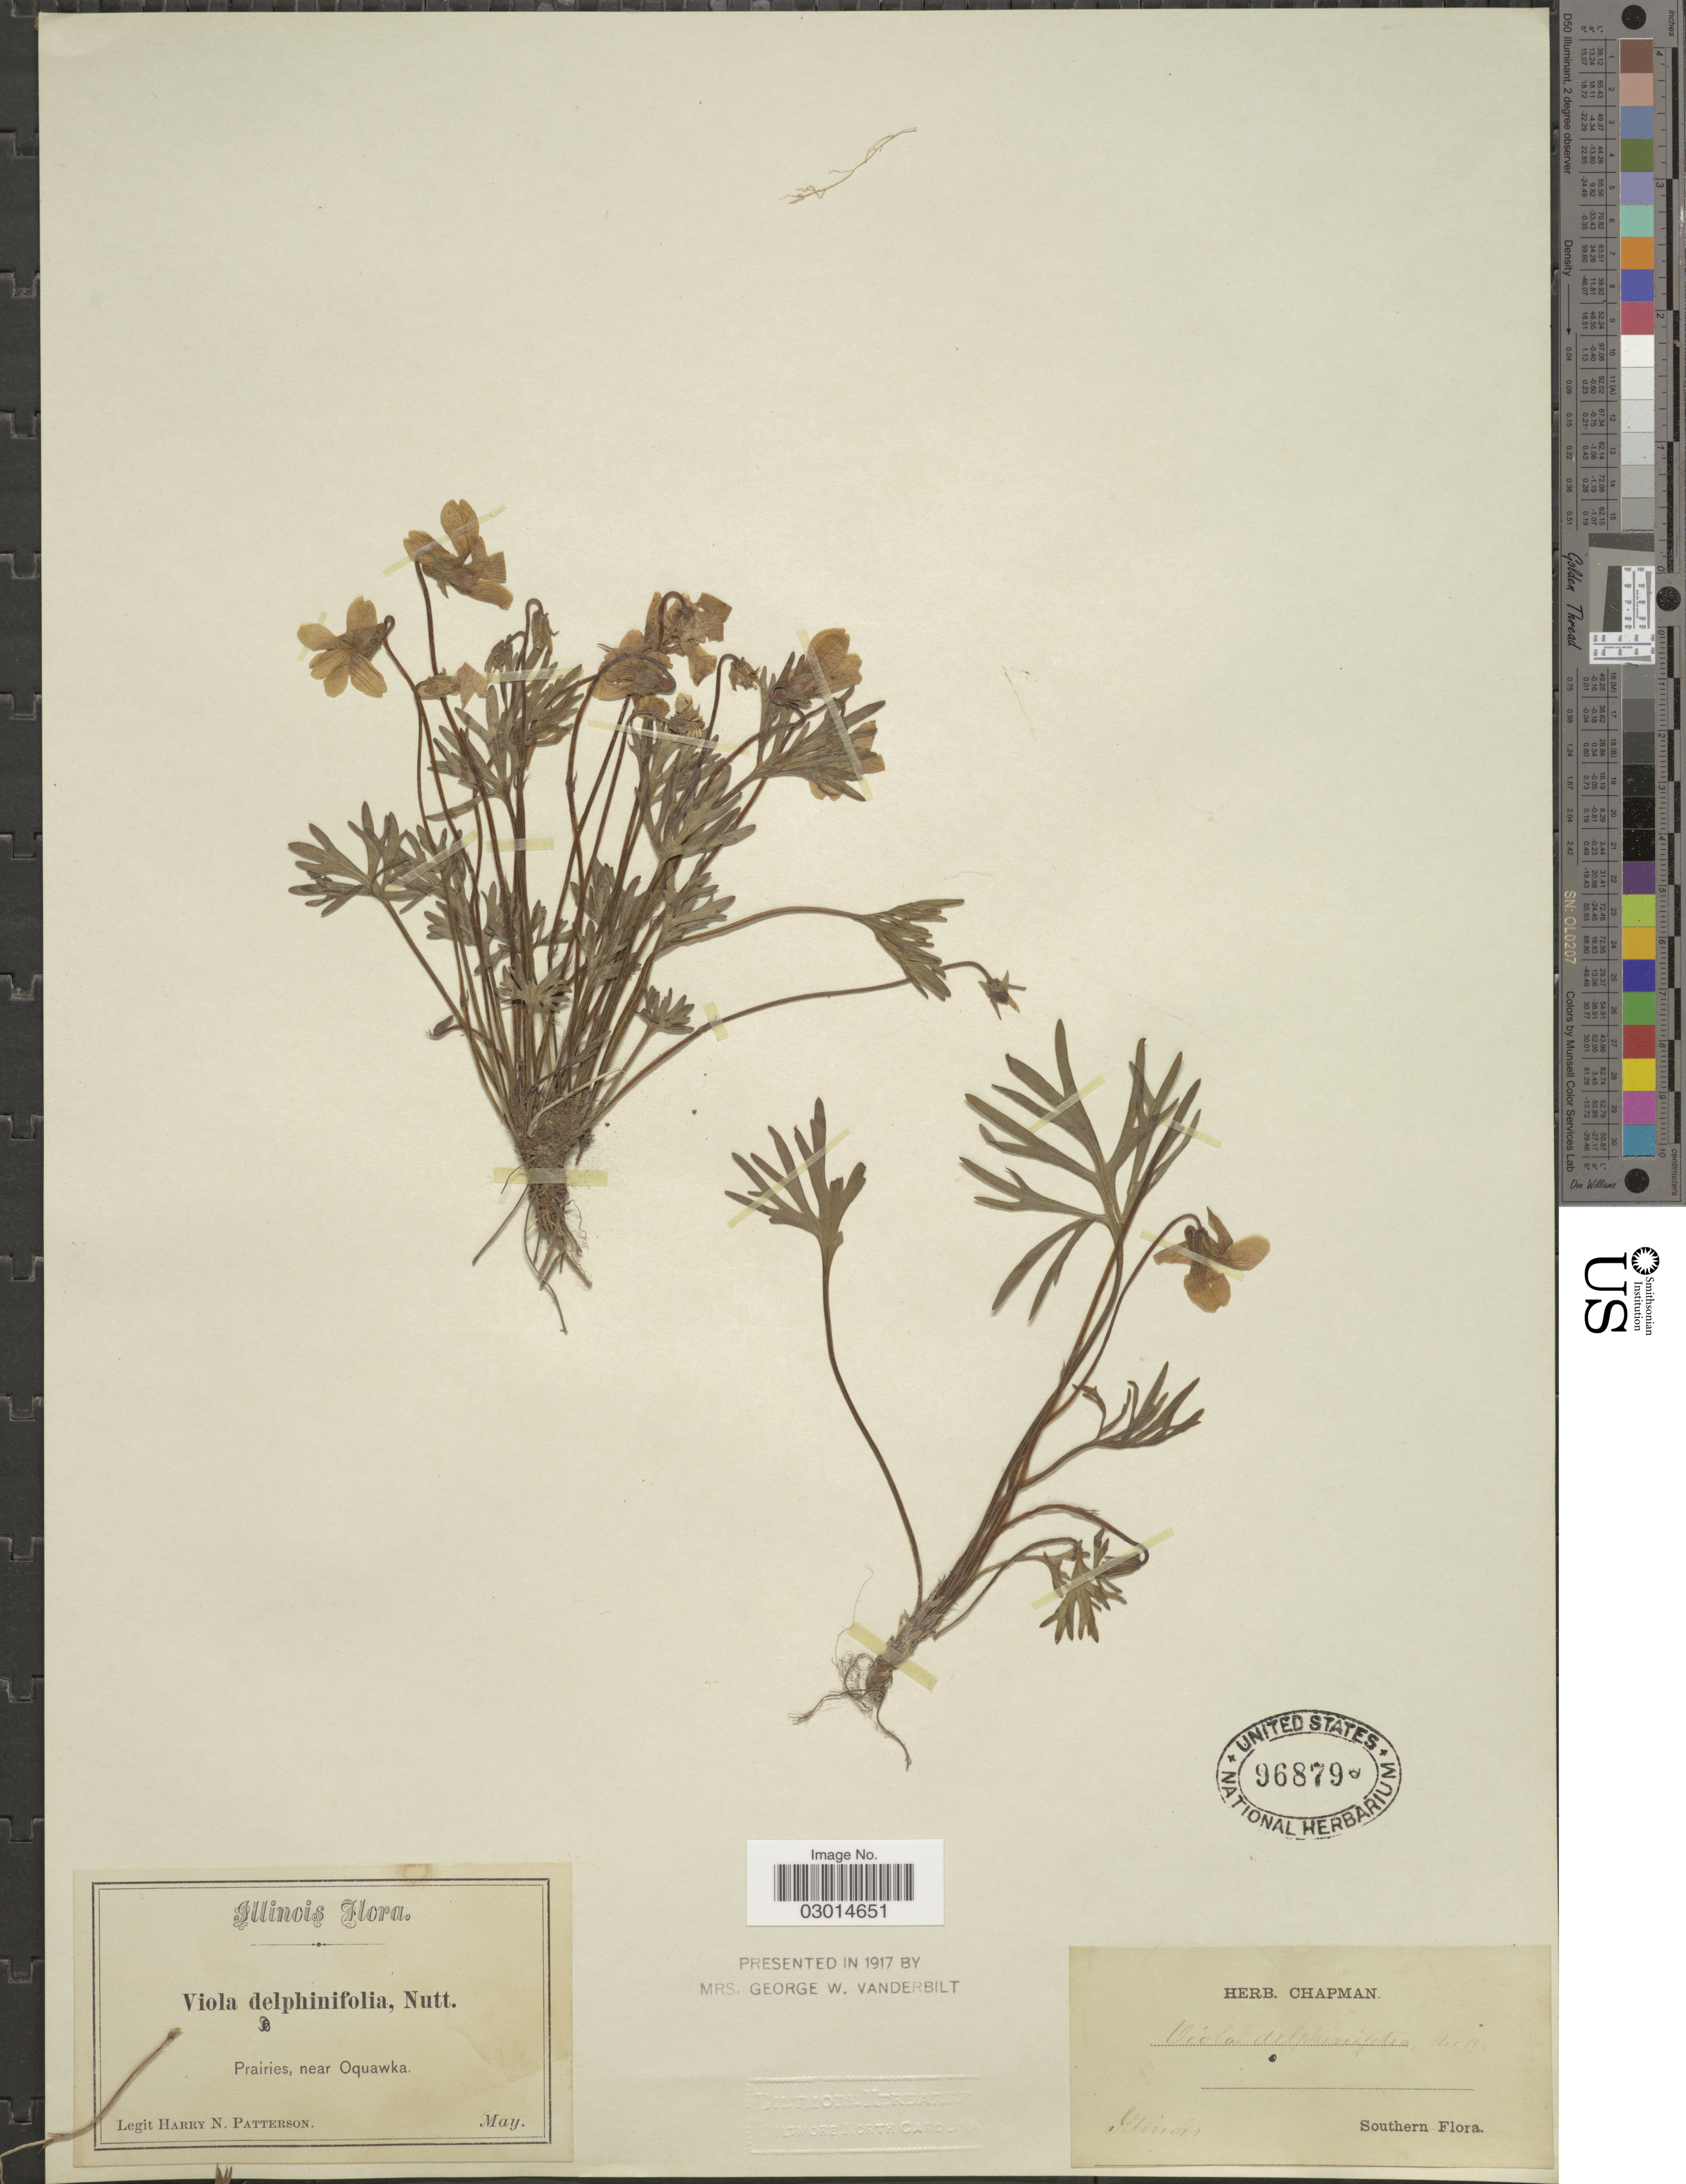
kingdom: Plantae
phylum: Tracheophyta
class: Magnoliopsida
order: Malpighiales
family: Violaceae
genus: Viola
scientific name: Viola delphiniifolia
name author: Nutt.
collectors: H. N. Patterson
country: United States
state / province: Illinois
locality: Prairies, near Oquawka.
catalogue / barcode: US 96879